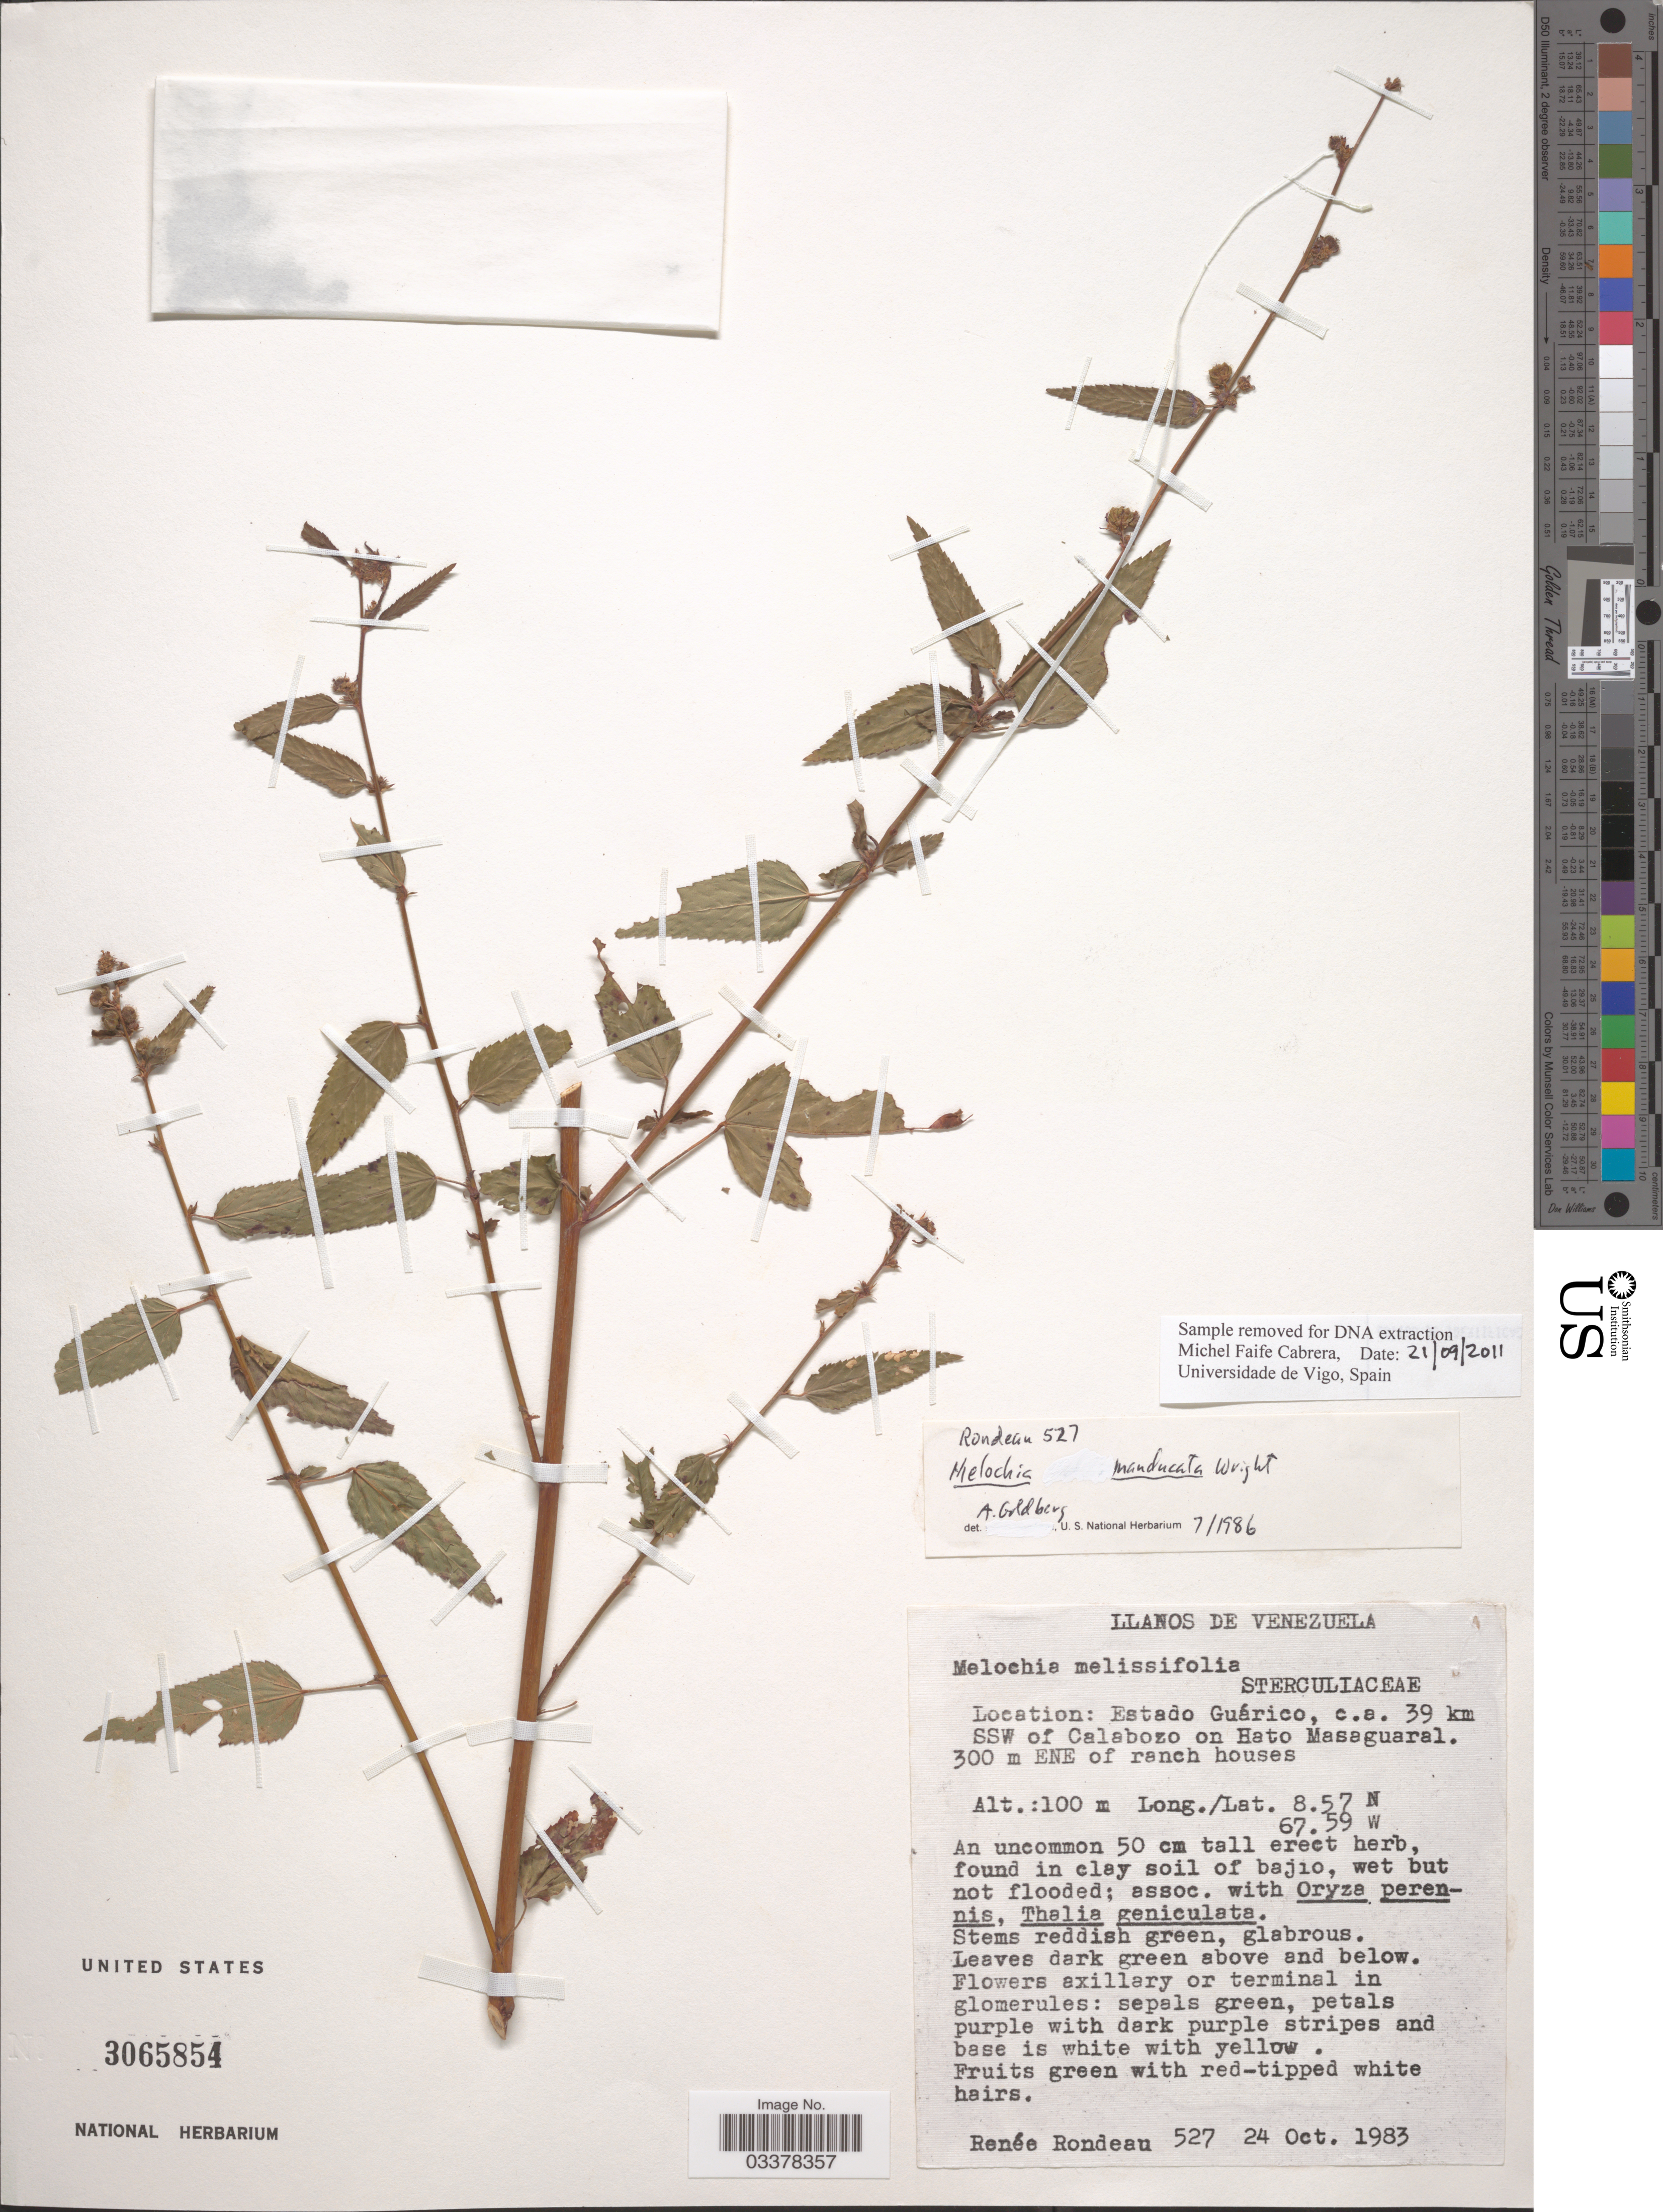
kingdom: Plantae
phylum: Tracheophyta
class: Magnoliopsida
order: Malvales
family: Malvaceae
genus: Melochia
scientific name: Melochia melissifolia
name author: Benth.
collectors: R. Rondeau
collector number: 527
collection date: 1983-10-24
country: Venezuela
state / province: Guárico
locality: C.a. 39 km SSW of Calabozo on Hato Masaguaral. 300 m ENE of ranch houses.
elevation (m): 100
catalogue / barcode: US 3065854